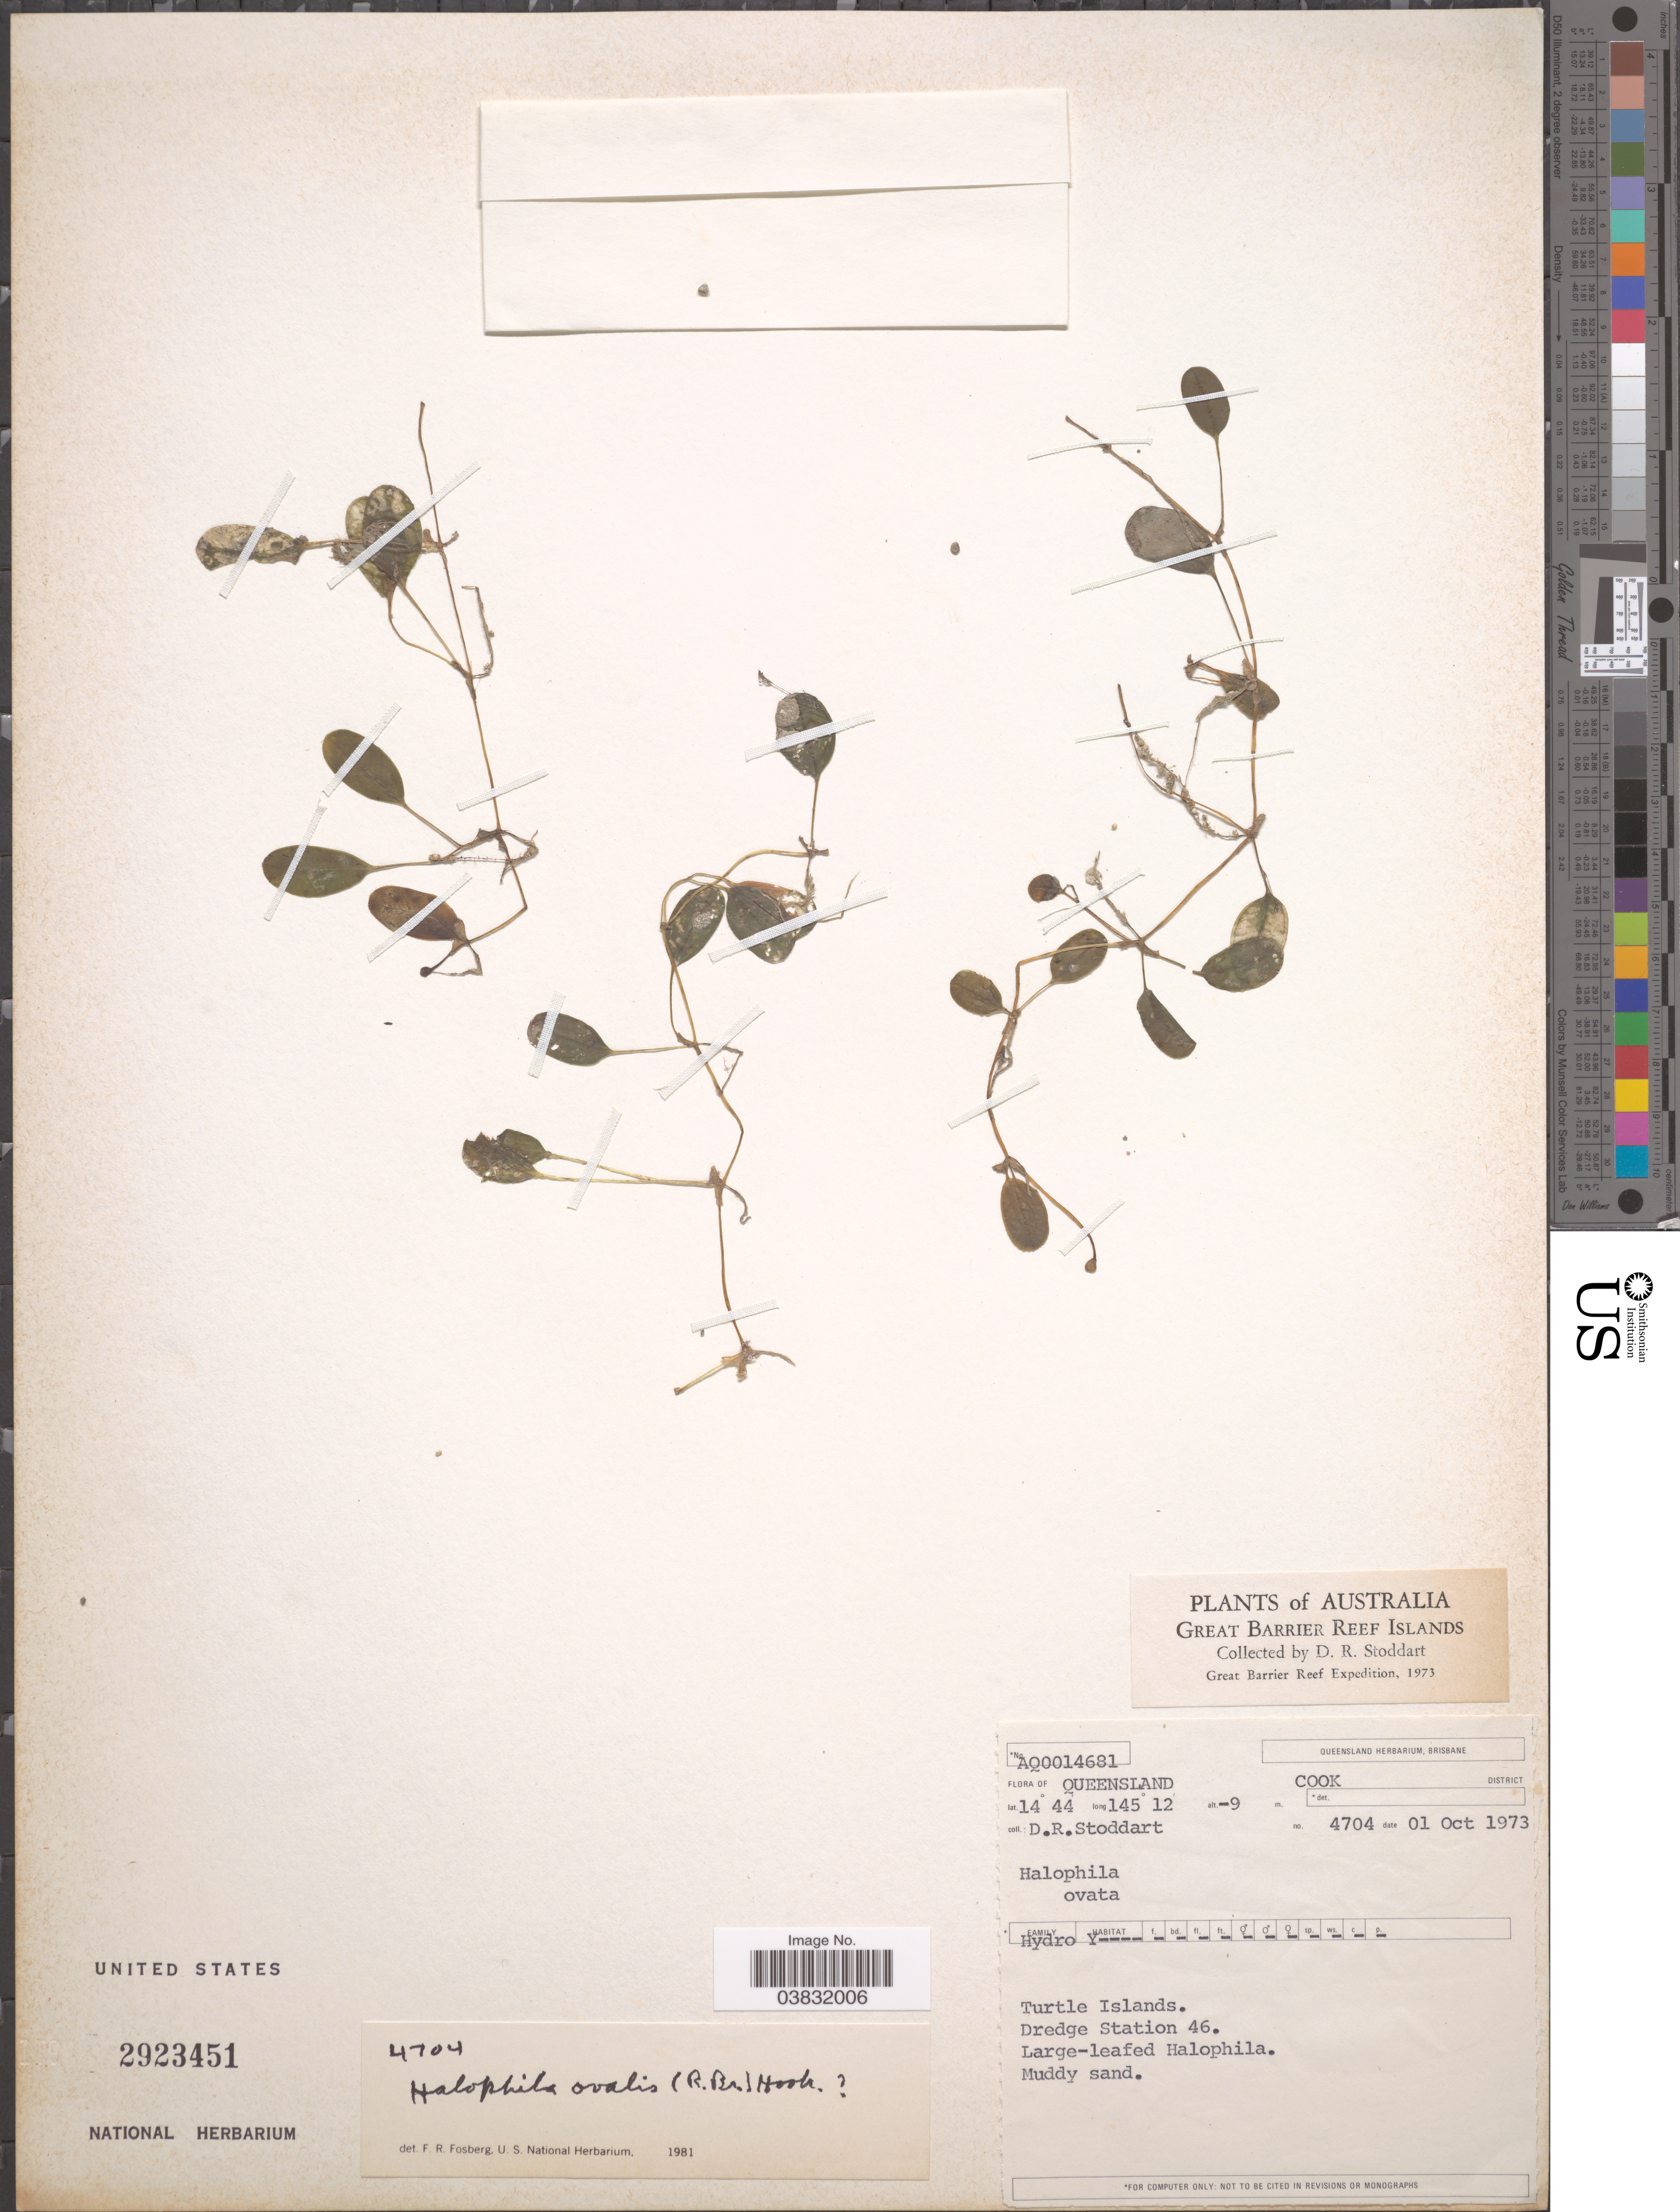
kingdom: Plantae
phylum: Tracheophyta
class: Liliopsida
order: Alismatales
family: Hydrocharitaceae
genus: Halophila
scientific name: Halophila ovalis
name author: (R. Br.) Hook. f.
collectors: D. R. Stoddart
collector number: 4704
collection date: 1973-10-01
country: Australia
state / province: Queensland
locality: Great Barrier Reef Islands. Cook District. Turtle Islands. Dredge Station 46.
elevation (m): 9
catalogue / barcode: US 2923451